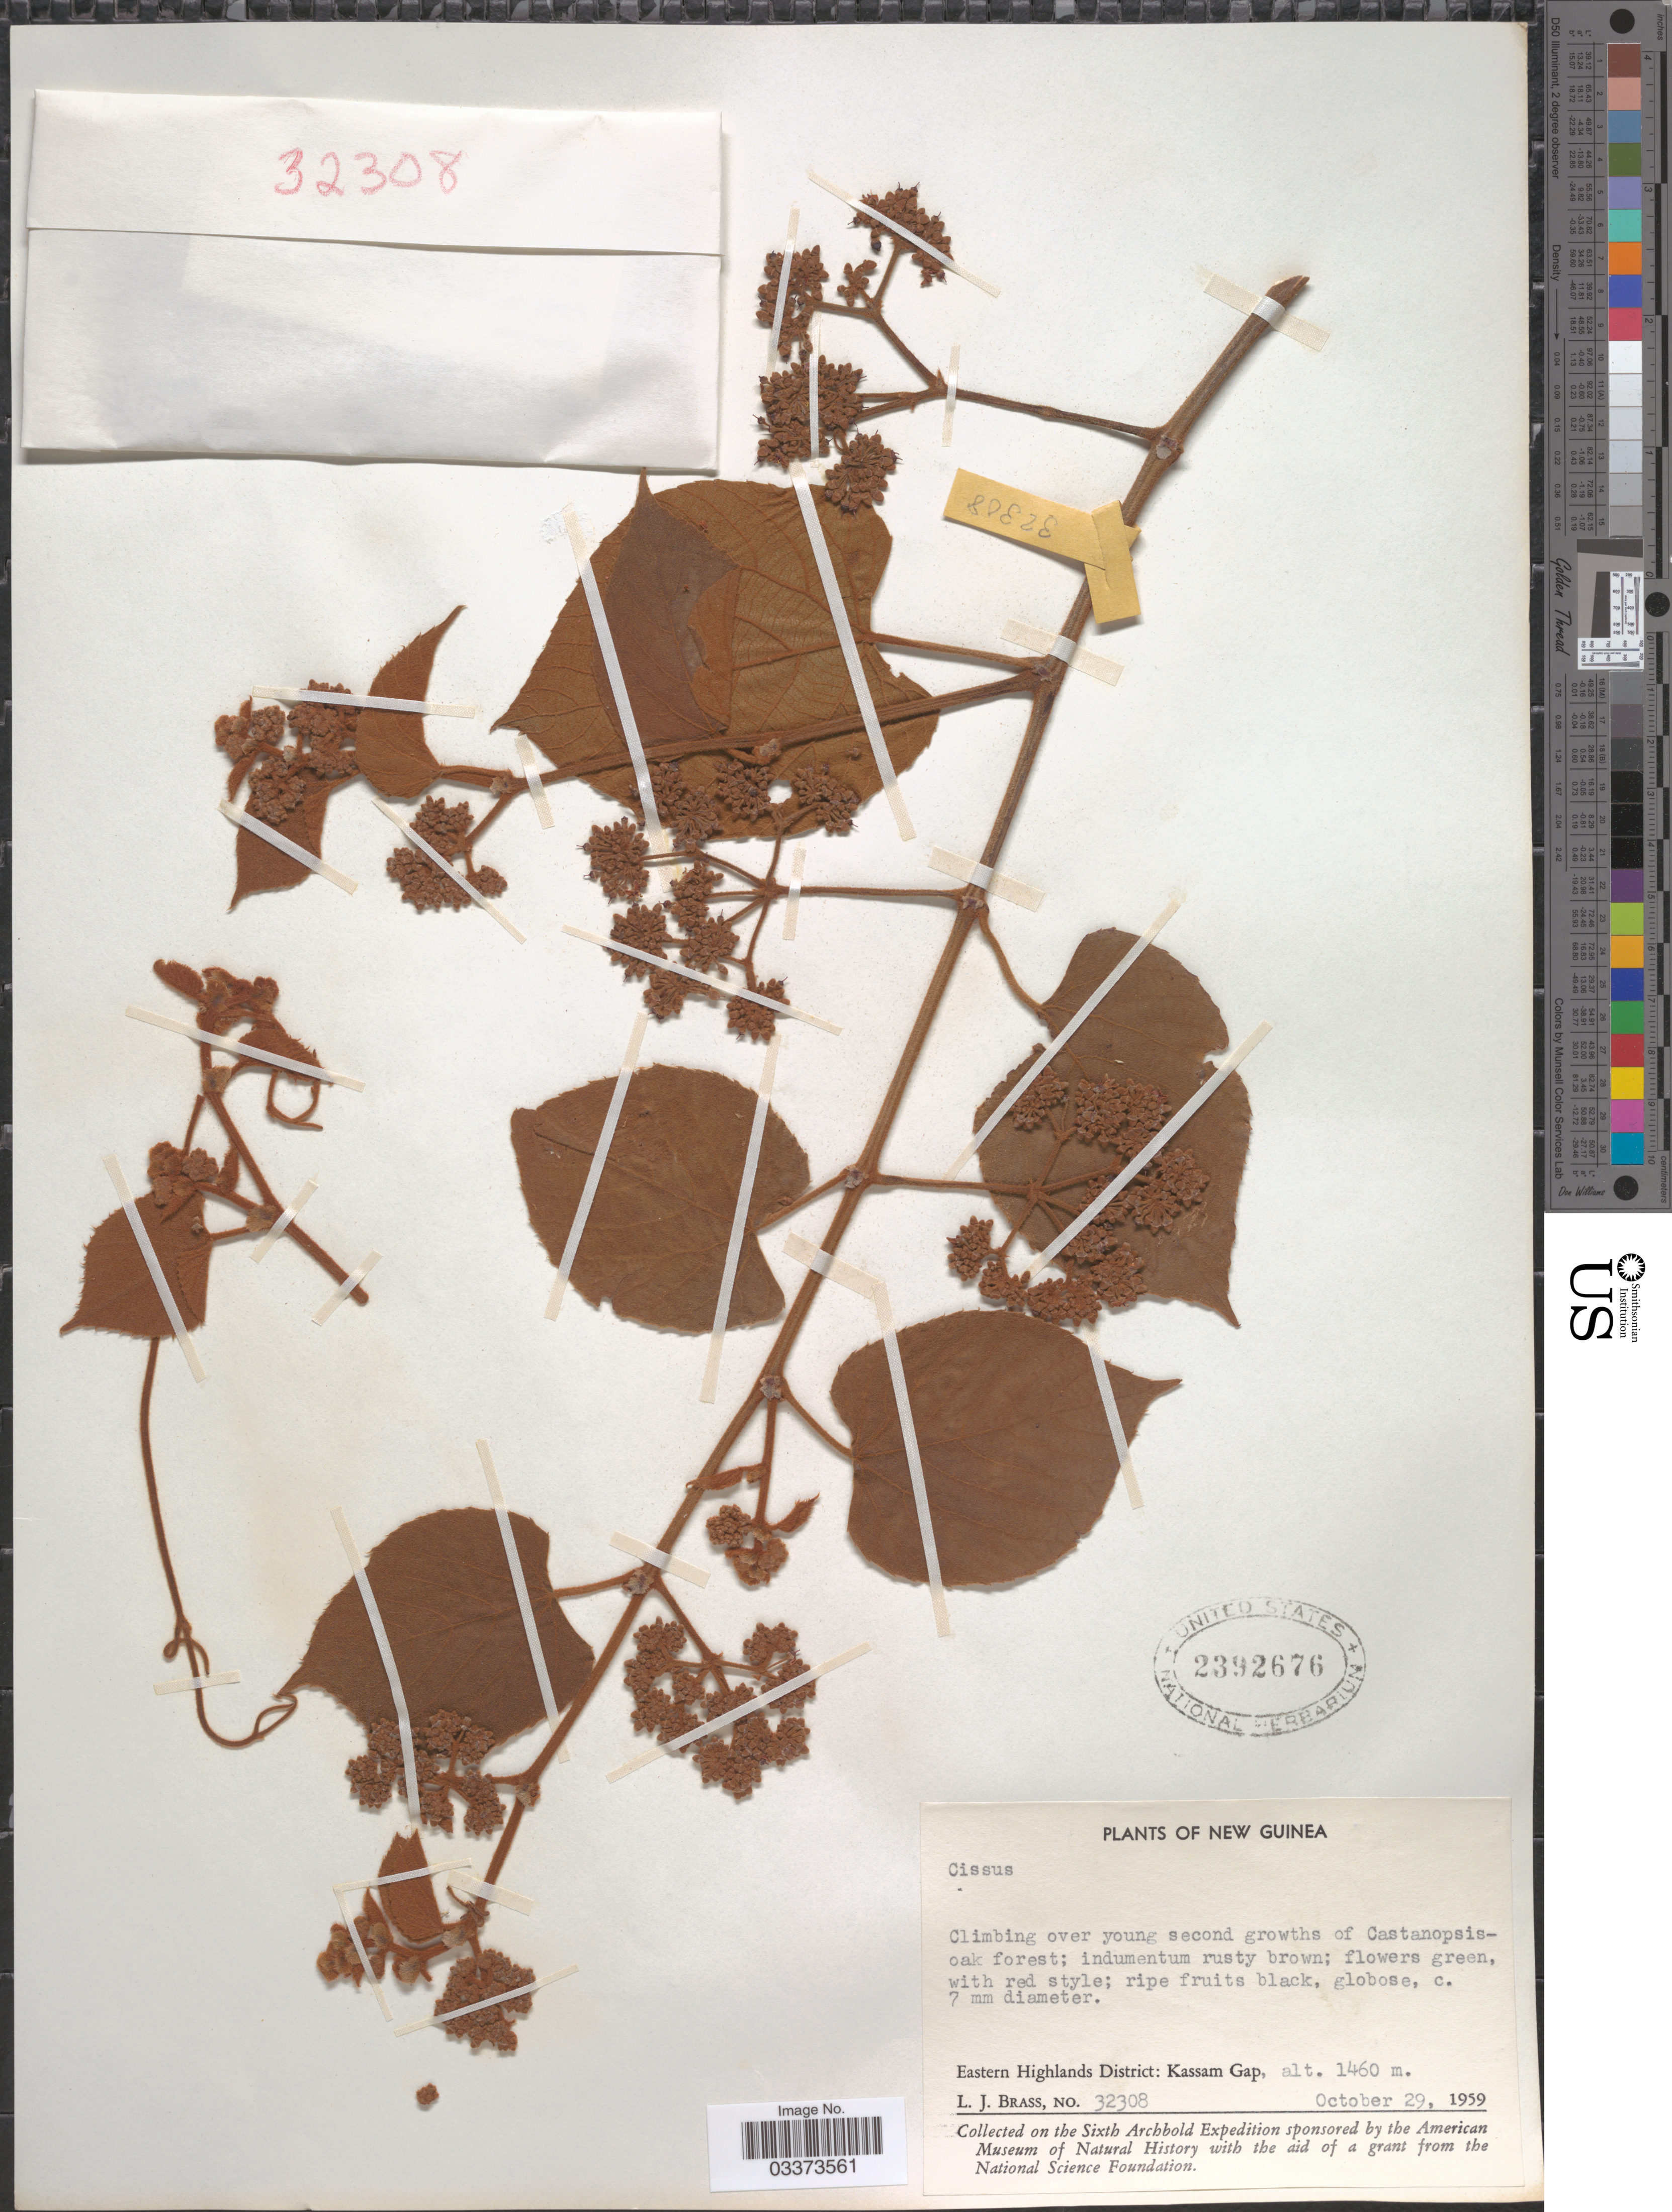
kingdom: Plantae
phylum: Tracheophyta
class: Magnoliopsida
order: Vitales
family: Vitaceae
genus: Cissus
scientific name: Cissus sp.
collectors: L. J. Brass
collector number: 32308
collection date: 1959-10-29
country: Papua New Guinea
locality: New Guinea. Eastern Highlands District: Kassam Gap.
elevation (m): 1460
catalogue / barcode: US 2392676